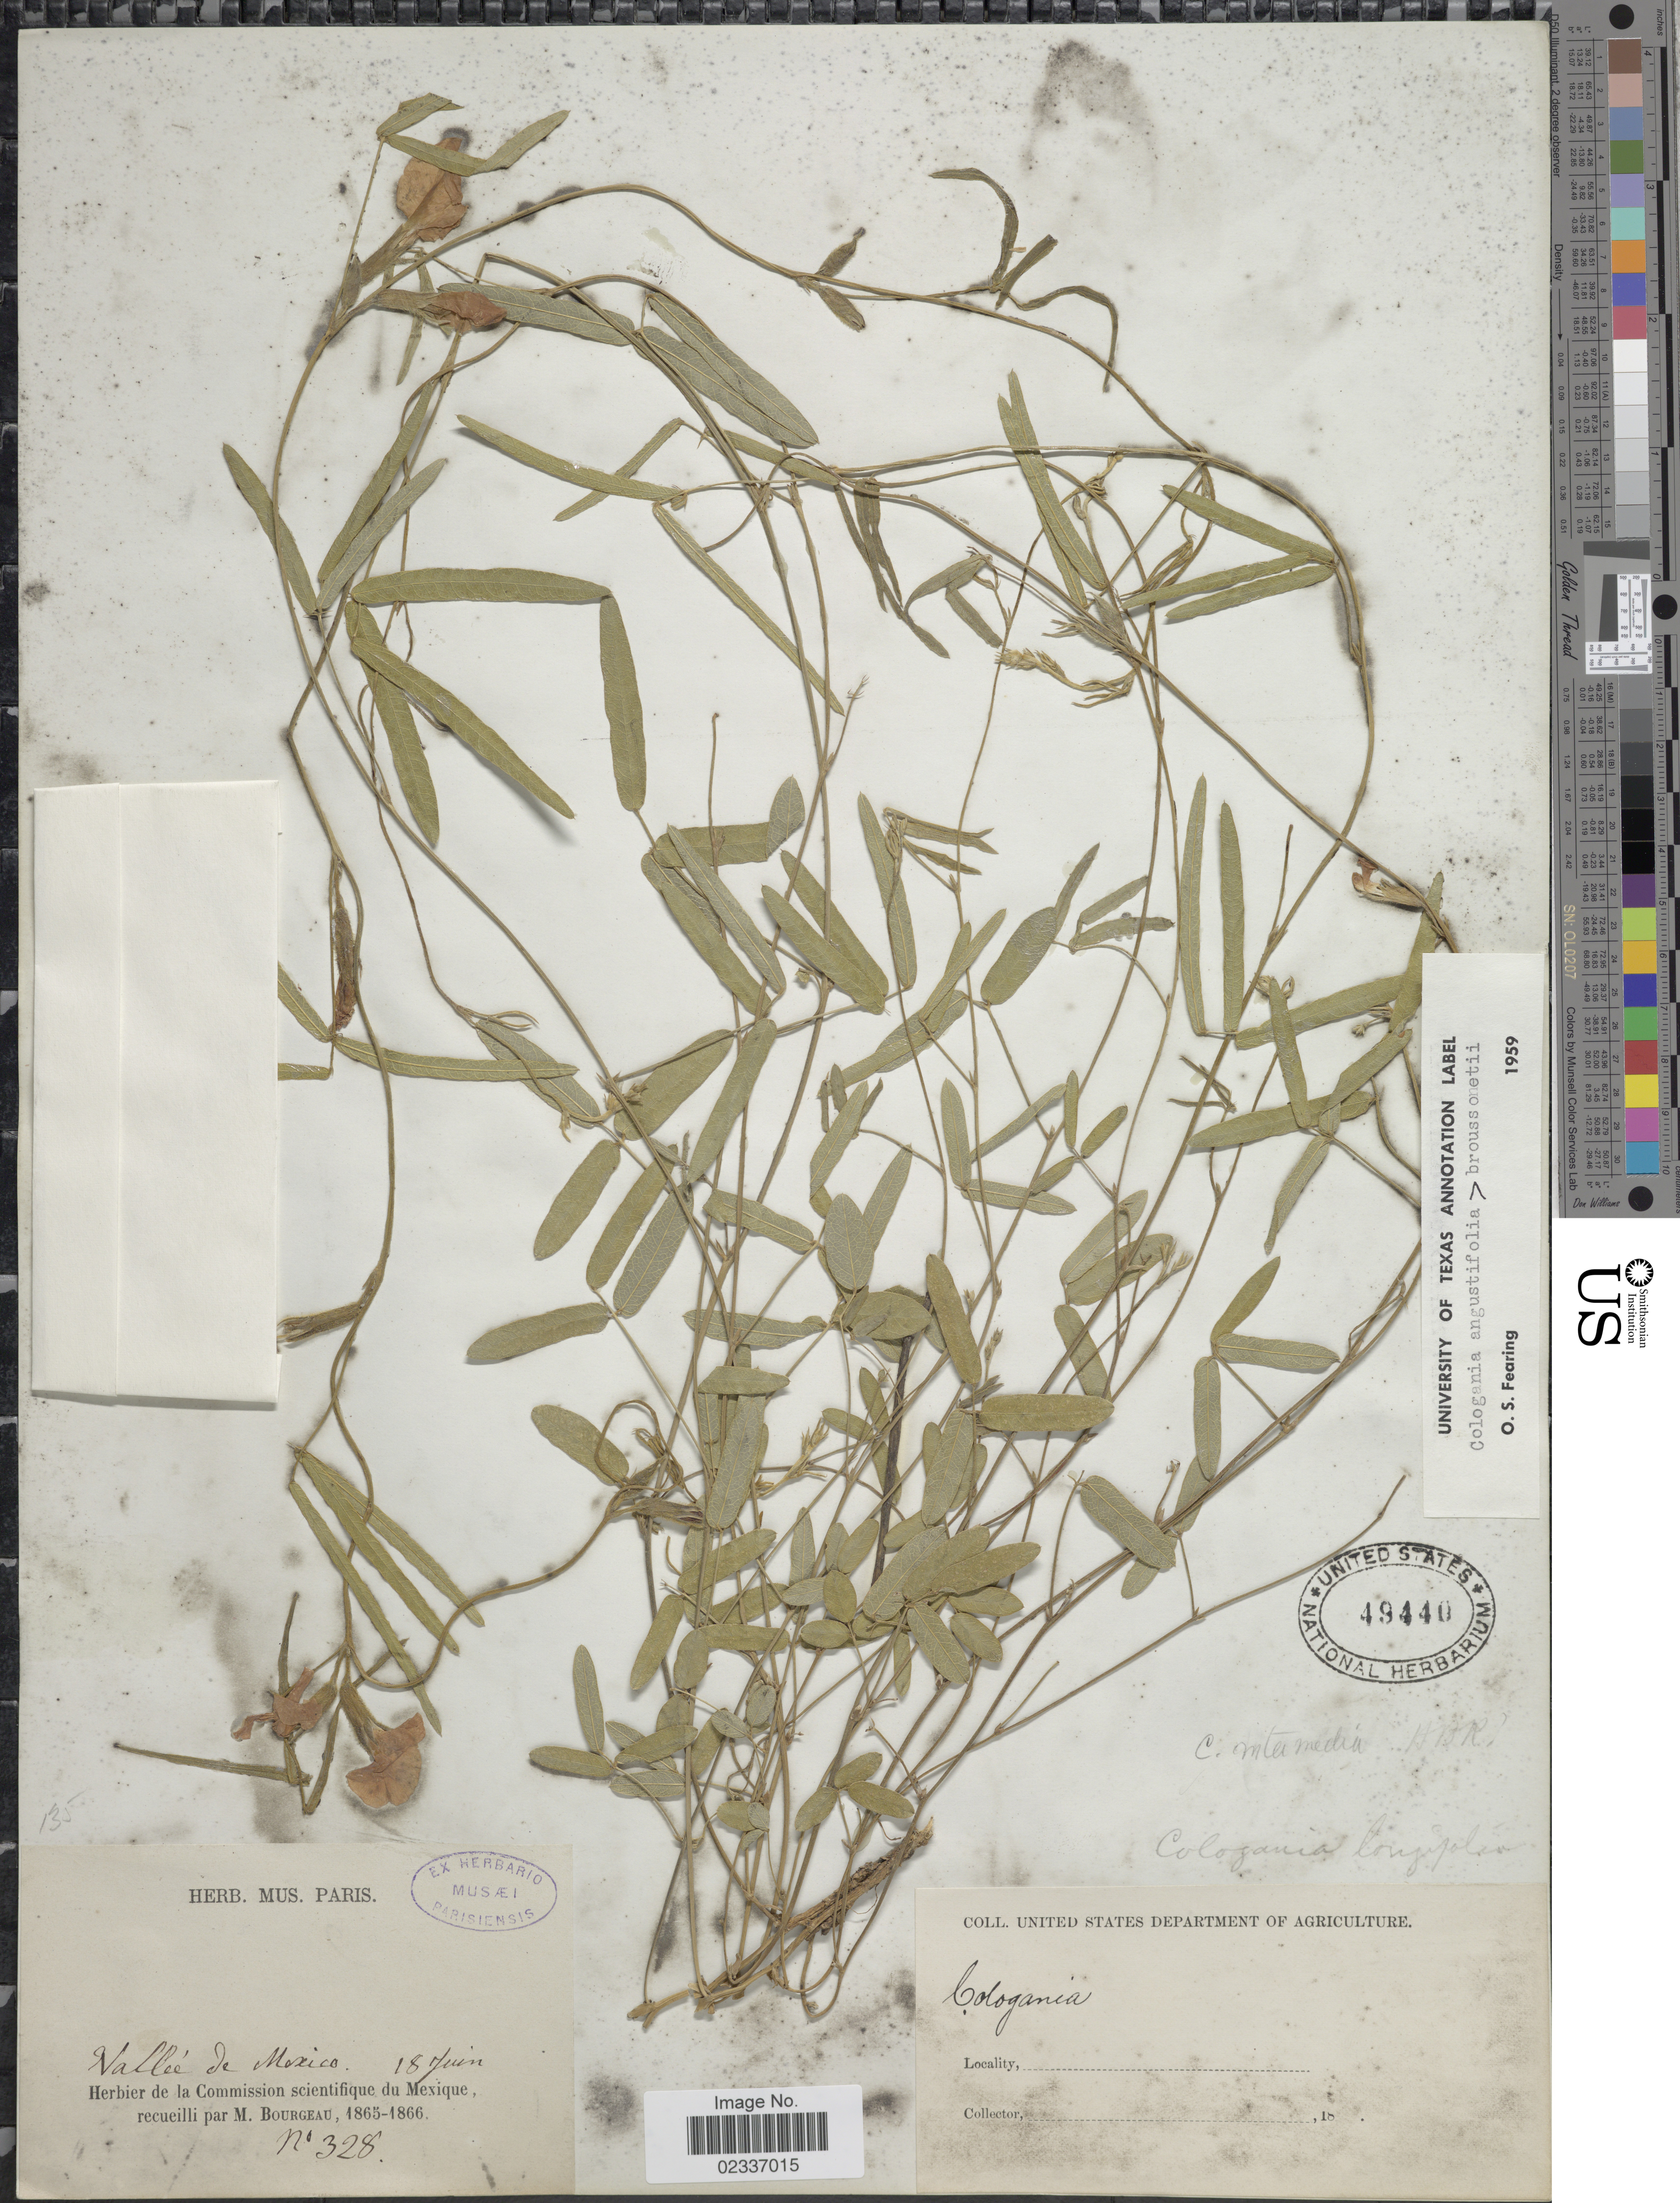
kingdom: Plantae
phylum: Tracheophyta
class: Magnoliopsida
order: Fabales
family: Fabaceae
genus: Cologania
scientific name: Cologania angustifolia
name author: Kunth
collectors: M. Bourgeau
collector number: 328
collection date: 1865-06-18/1866-06-18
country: Mexico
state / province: México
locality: Vallee de Mexico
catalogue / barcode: US 49440